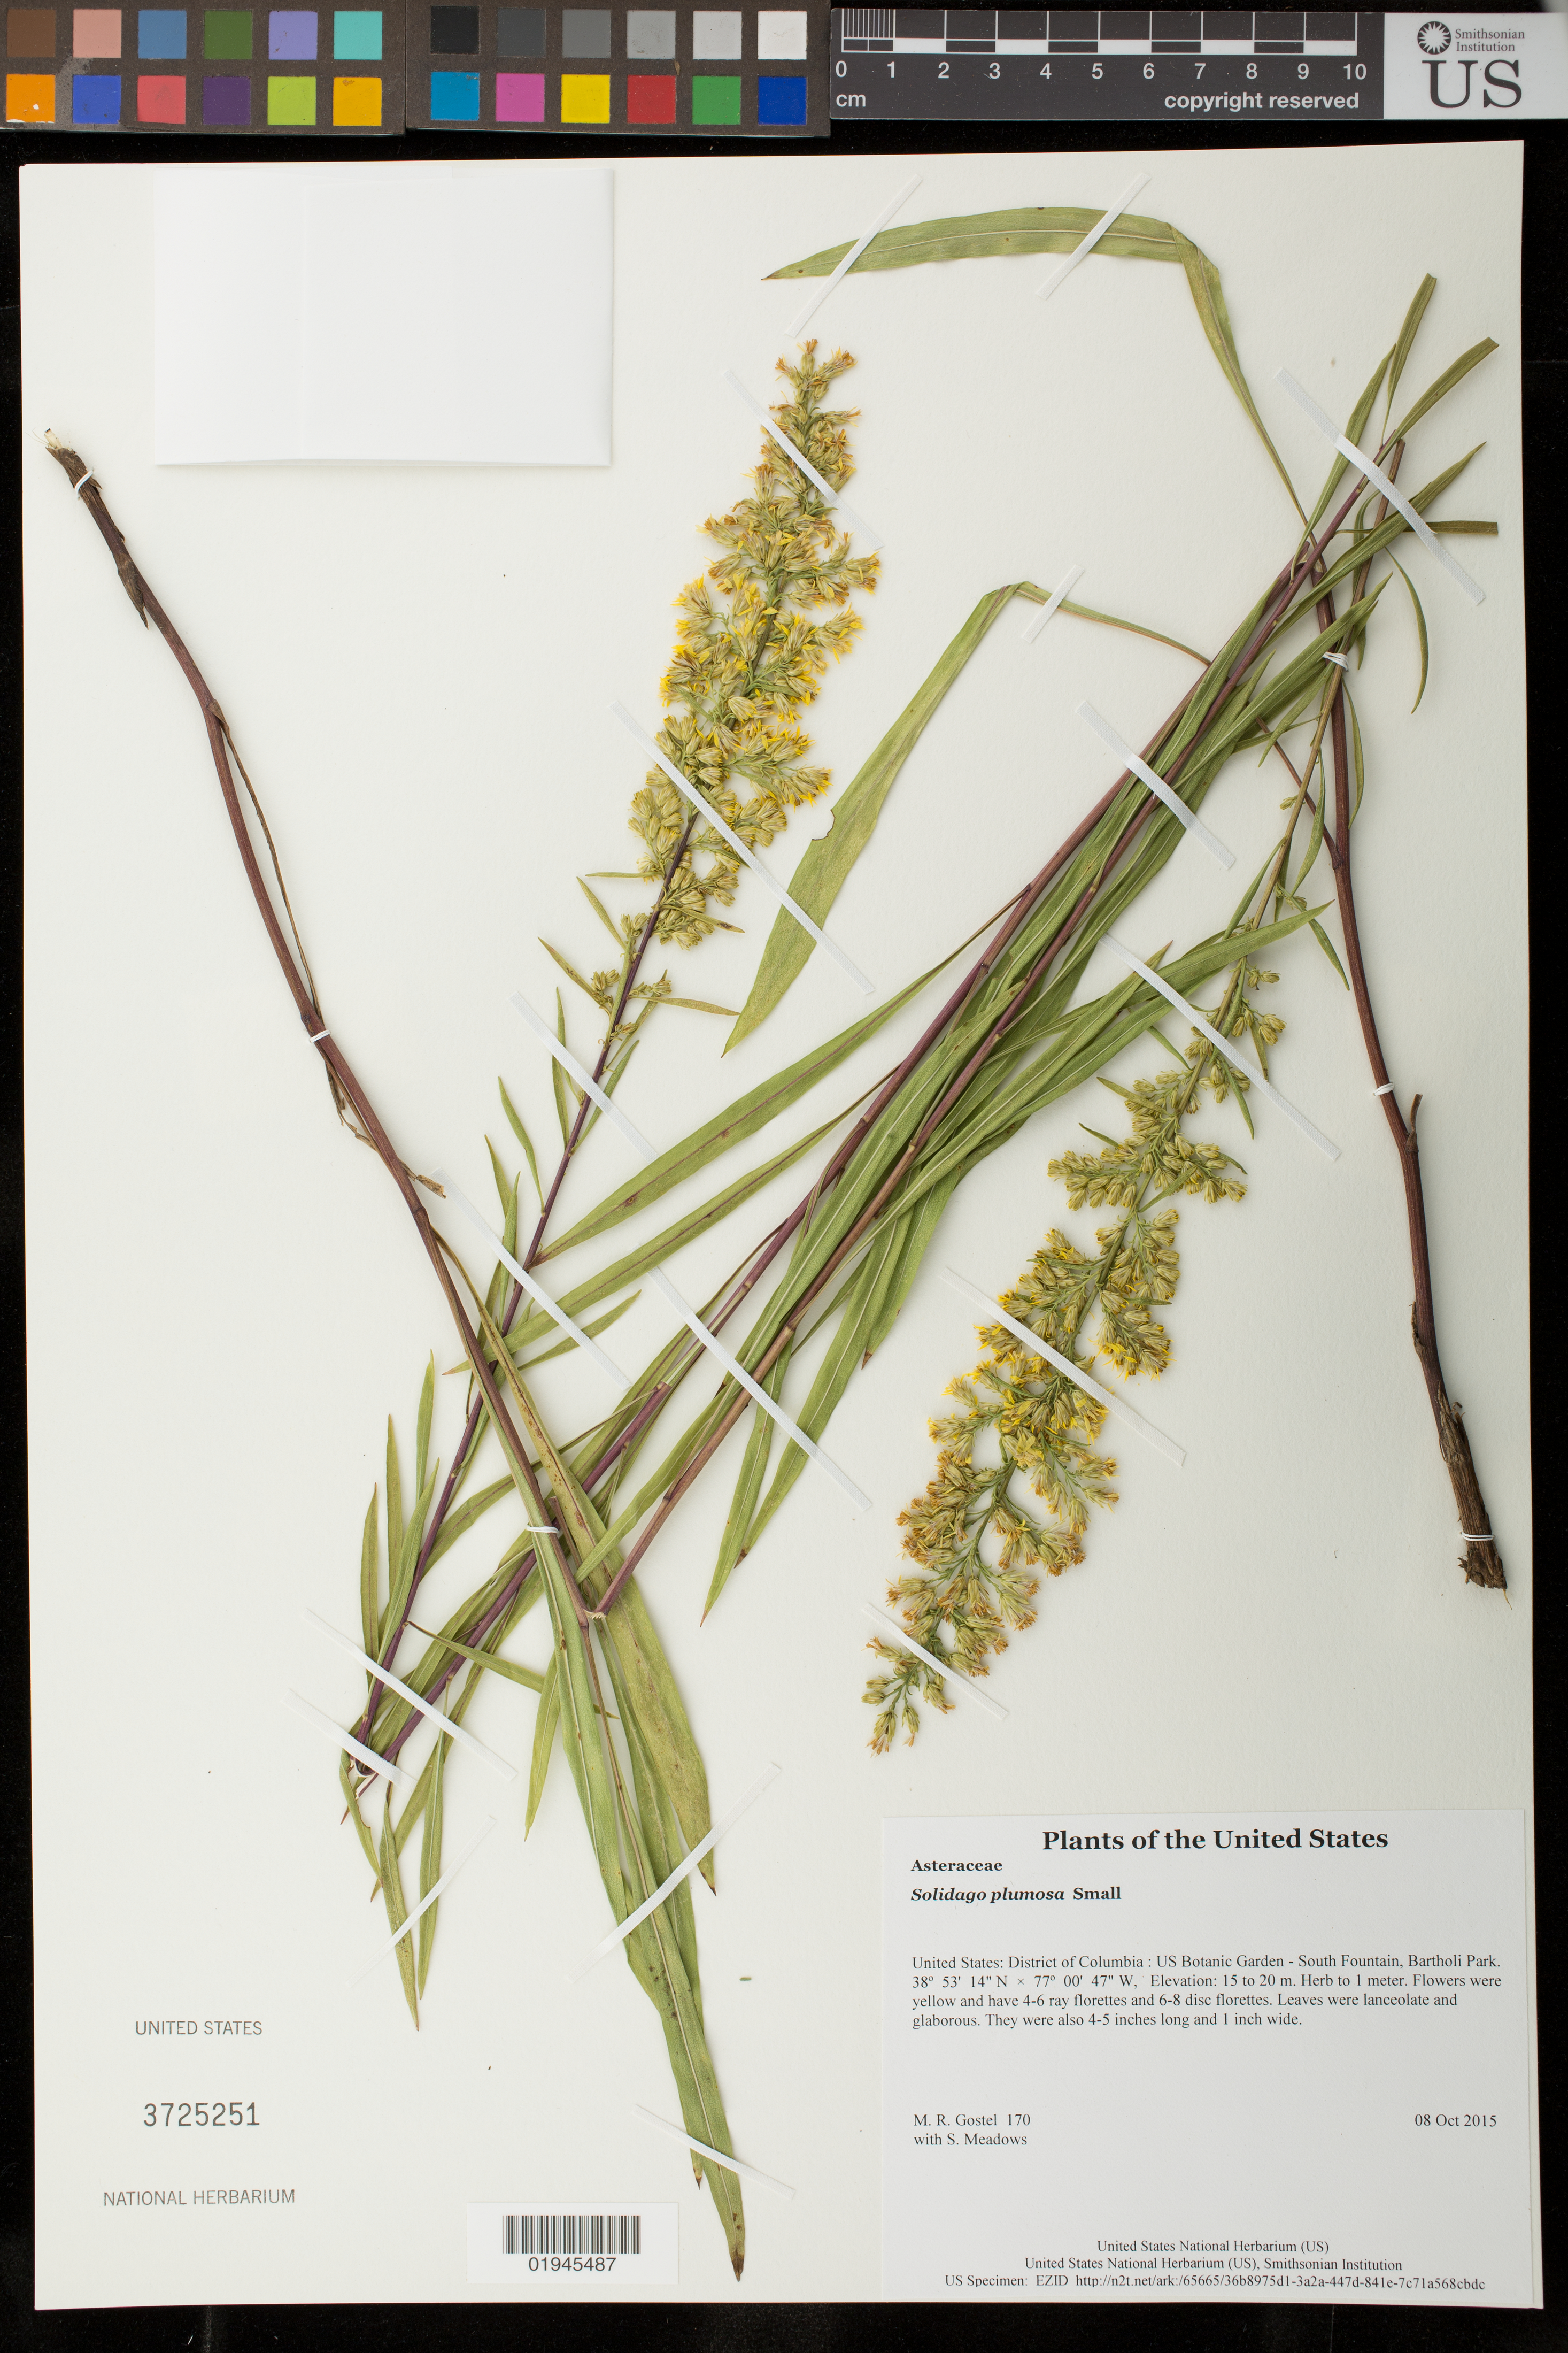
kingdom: Plantae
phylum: Tracheophyta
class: Magnoliopsida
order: Asterales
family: Asteraceae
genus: Solidago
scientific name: Solidago plumosa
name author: Small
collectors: M. R. Gostel & S. Meadows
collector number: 170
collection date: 2015-10-08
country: United States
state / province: District of Columbia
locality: US Botanic Garden - South Fountain, Bartholi Park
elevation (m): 15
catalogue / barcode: US 3725251